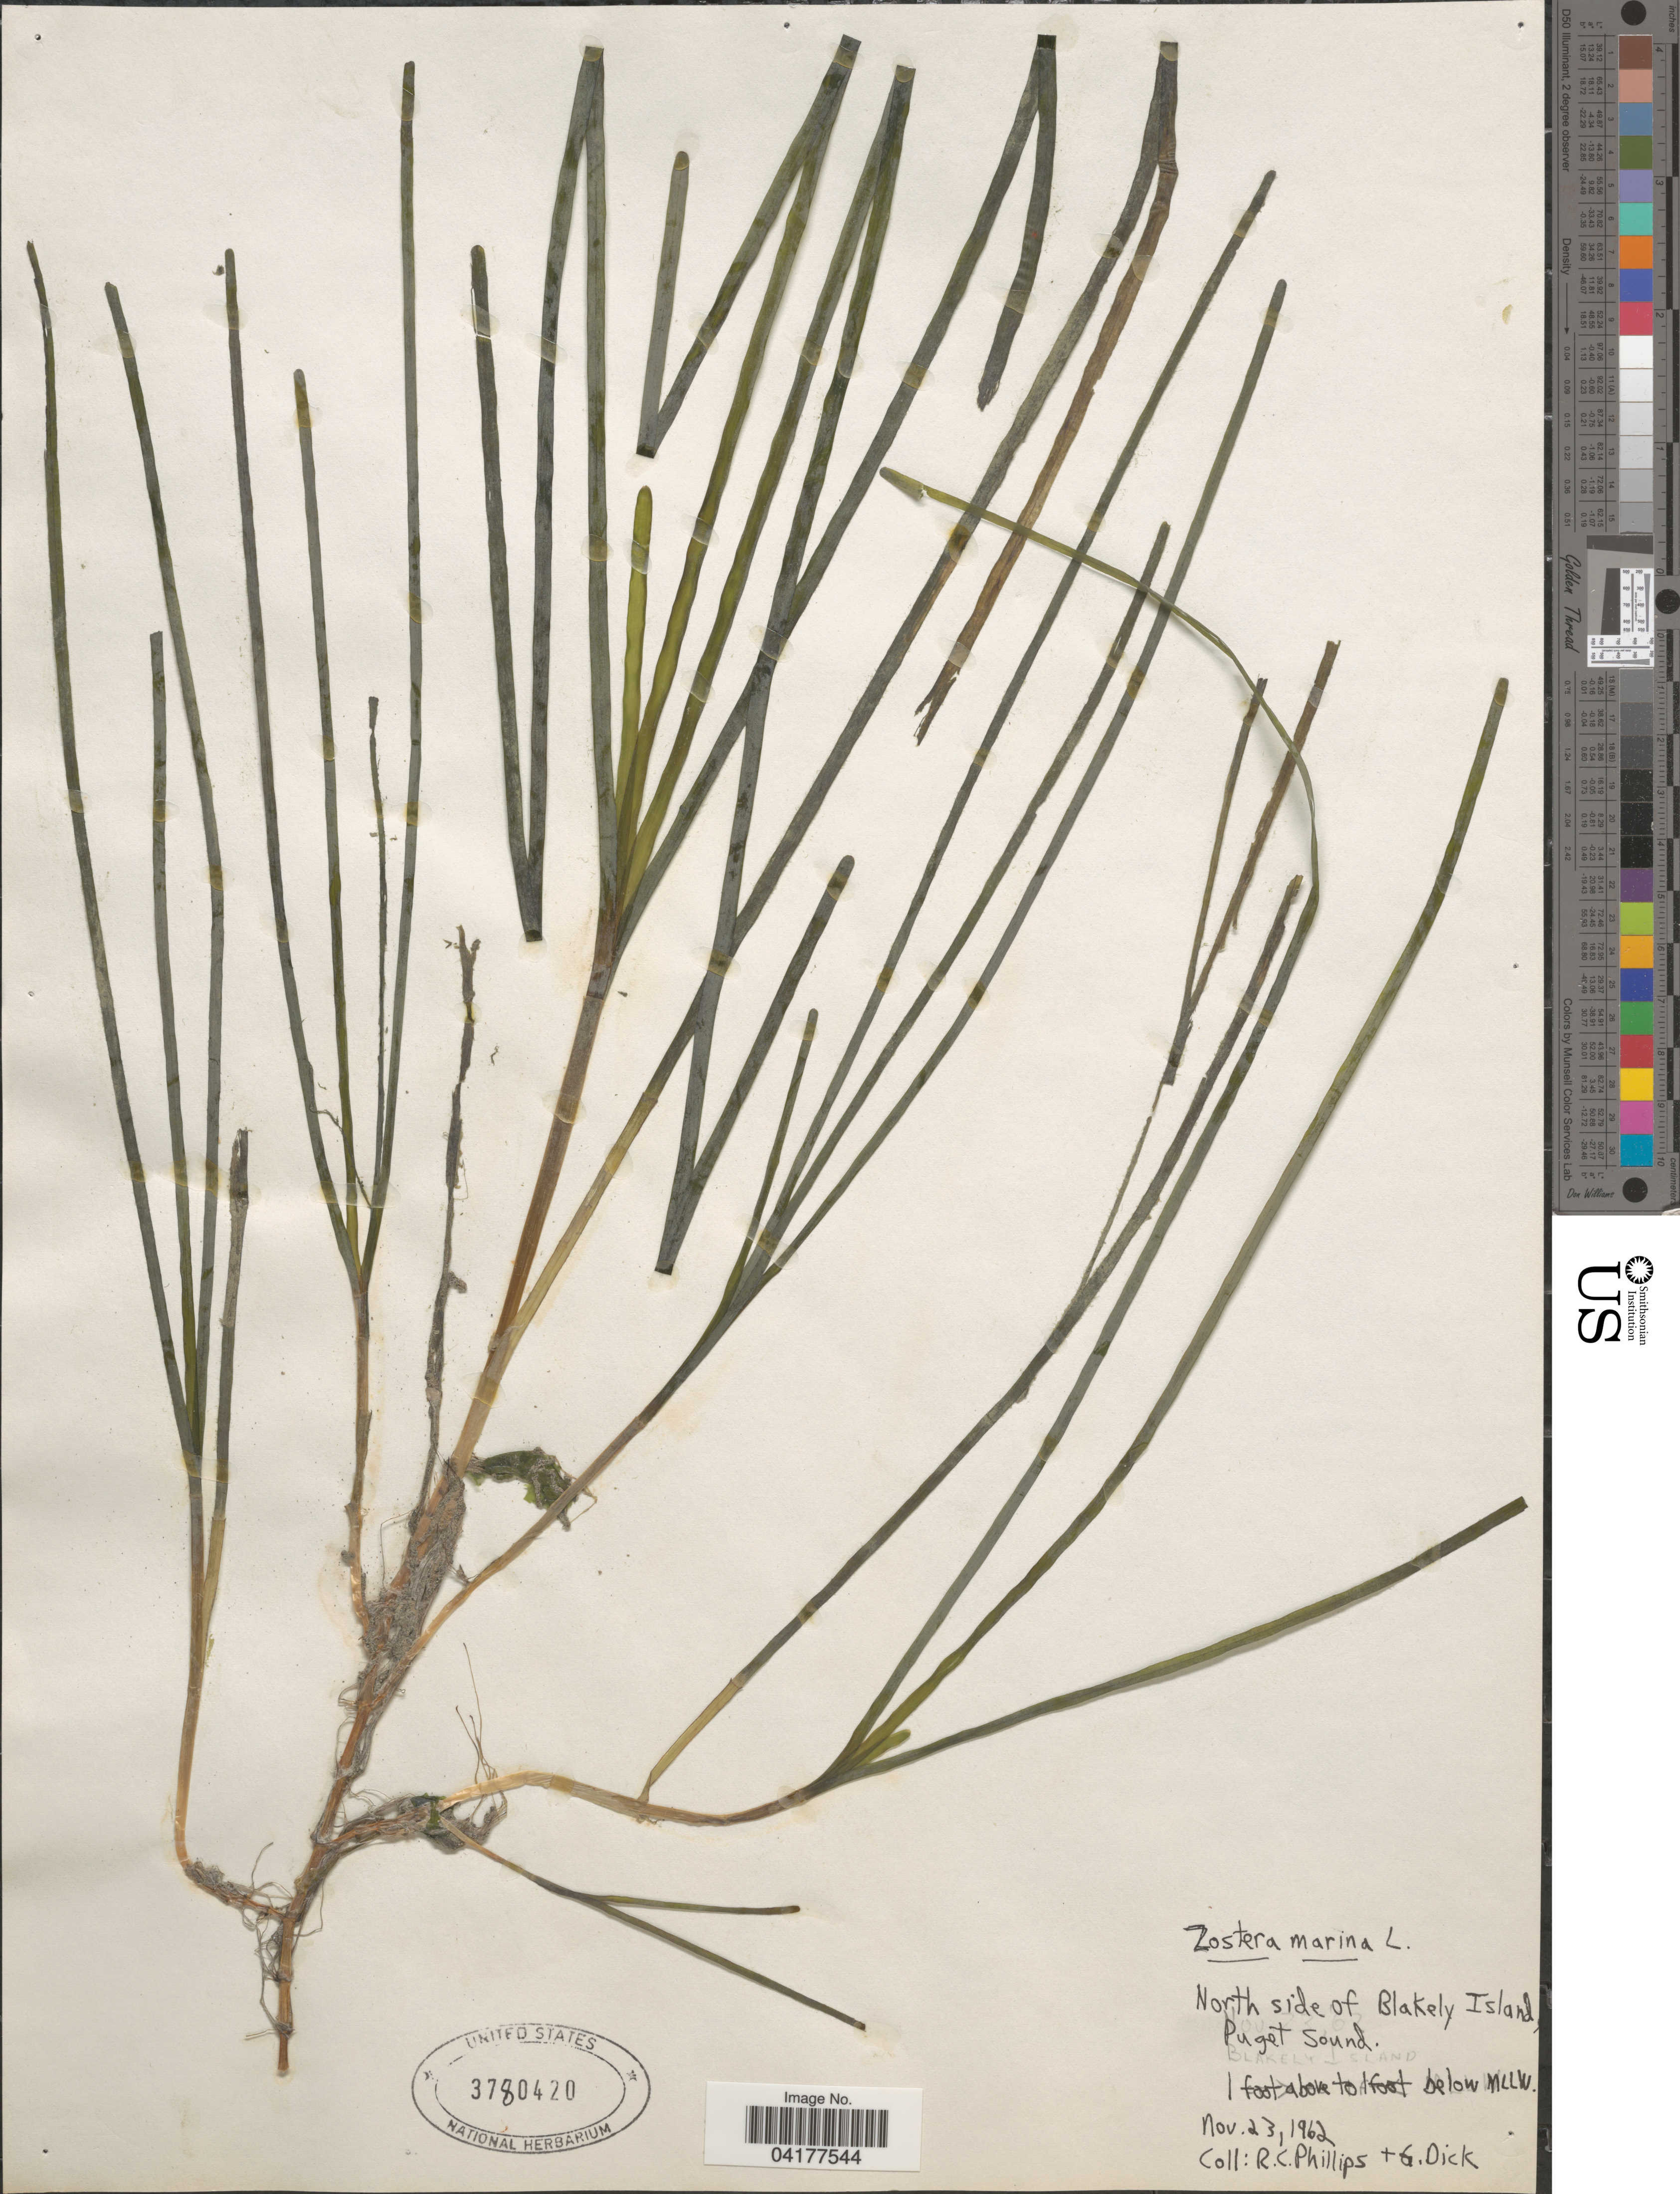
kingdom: Plantae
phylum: Tracheophyta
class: Liliopsida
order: Alismatales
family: Zosteraceae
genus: Zostera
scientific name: Zostera marina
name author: L.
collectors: R. C. Phillips & G. Dick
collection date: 1962-11-23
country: United States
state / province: Washington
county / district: King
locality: North side of Blake Island, Puget Sound. 1 foot above to 1 foot below MLLW.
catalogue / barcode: US 3780420